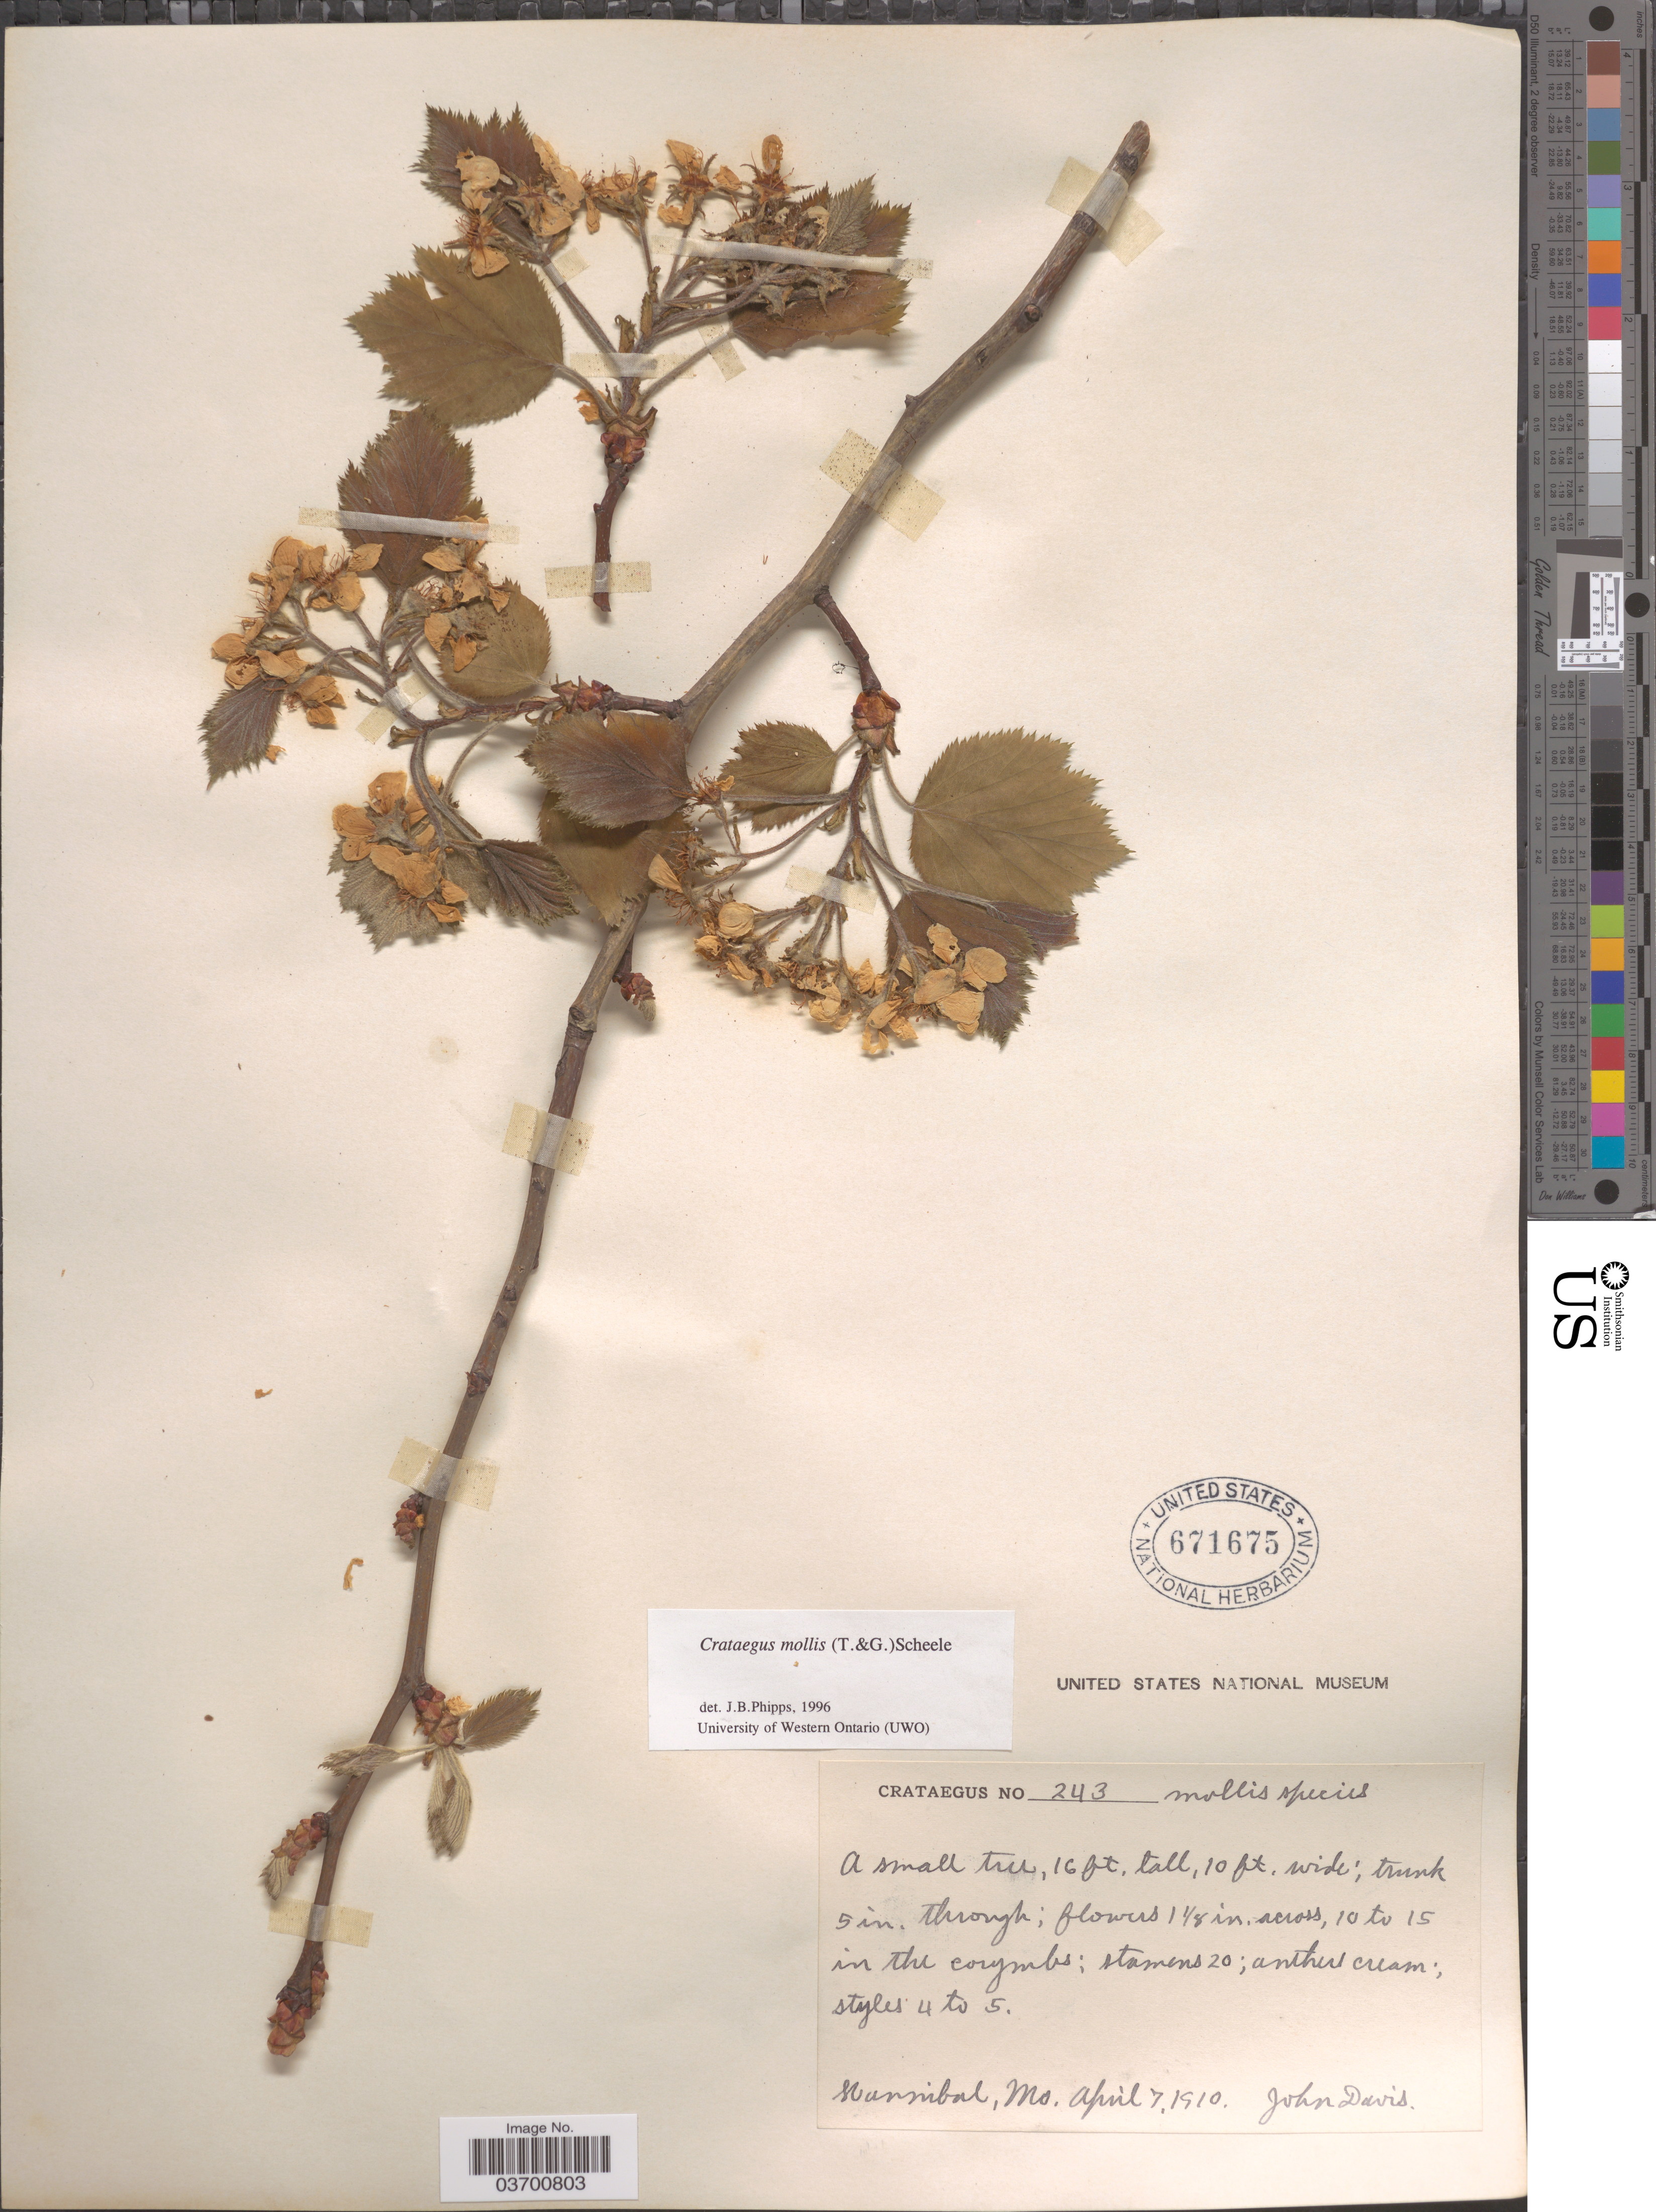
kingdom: Plantae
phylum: Tracheophyta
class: Magnoliopsida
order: Rosales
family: Rosaceae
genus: Crataegus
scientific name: Crataegus mollis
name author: (Torr. & A. Gray) Scheele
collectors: J. Davis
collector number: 243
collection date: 1910-04-07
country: United States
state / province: Missouri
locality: Hannibal.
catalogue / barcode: US 671675